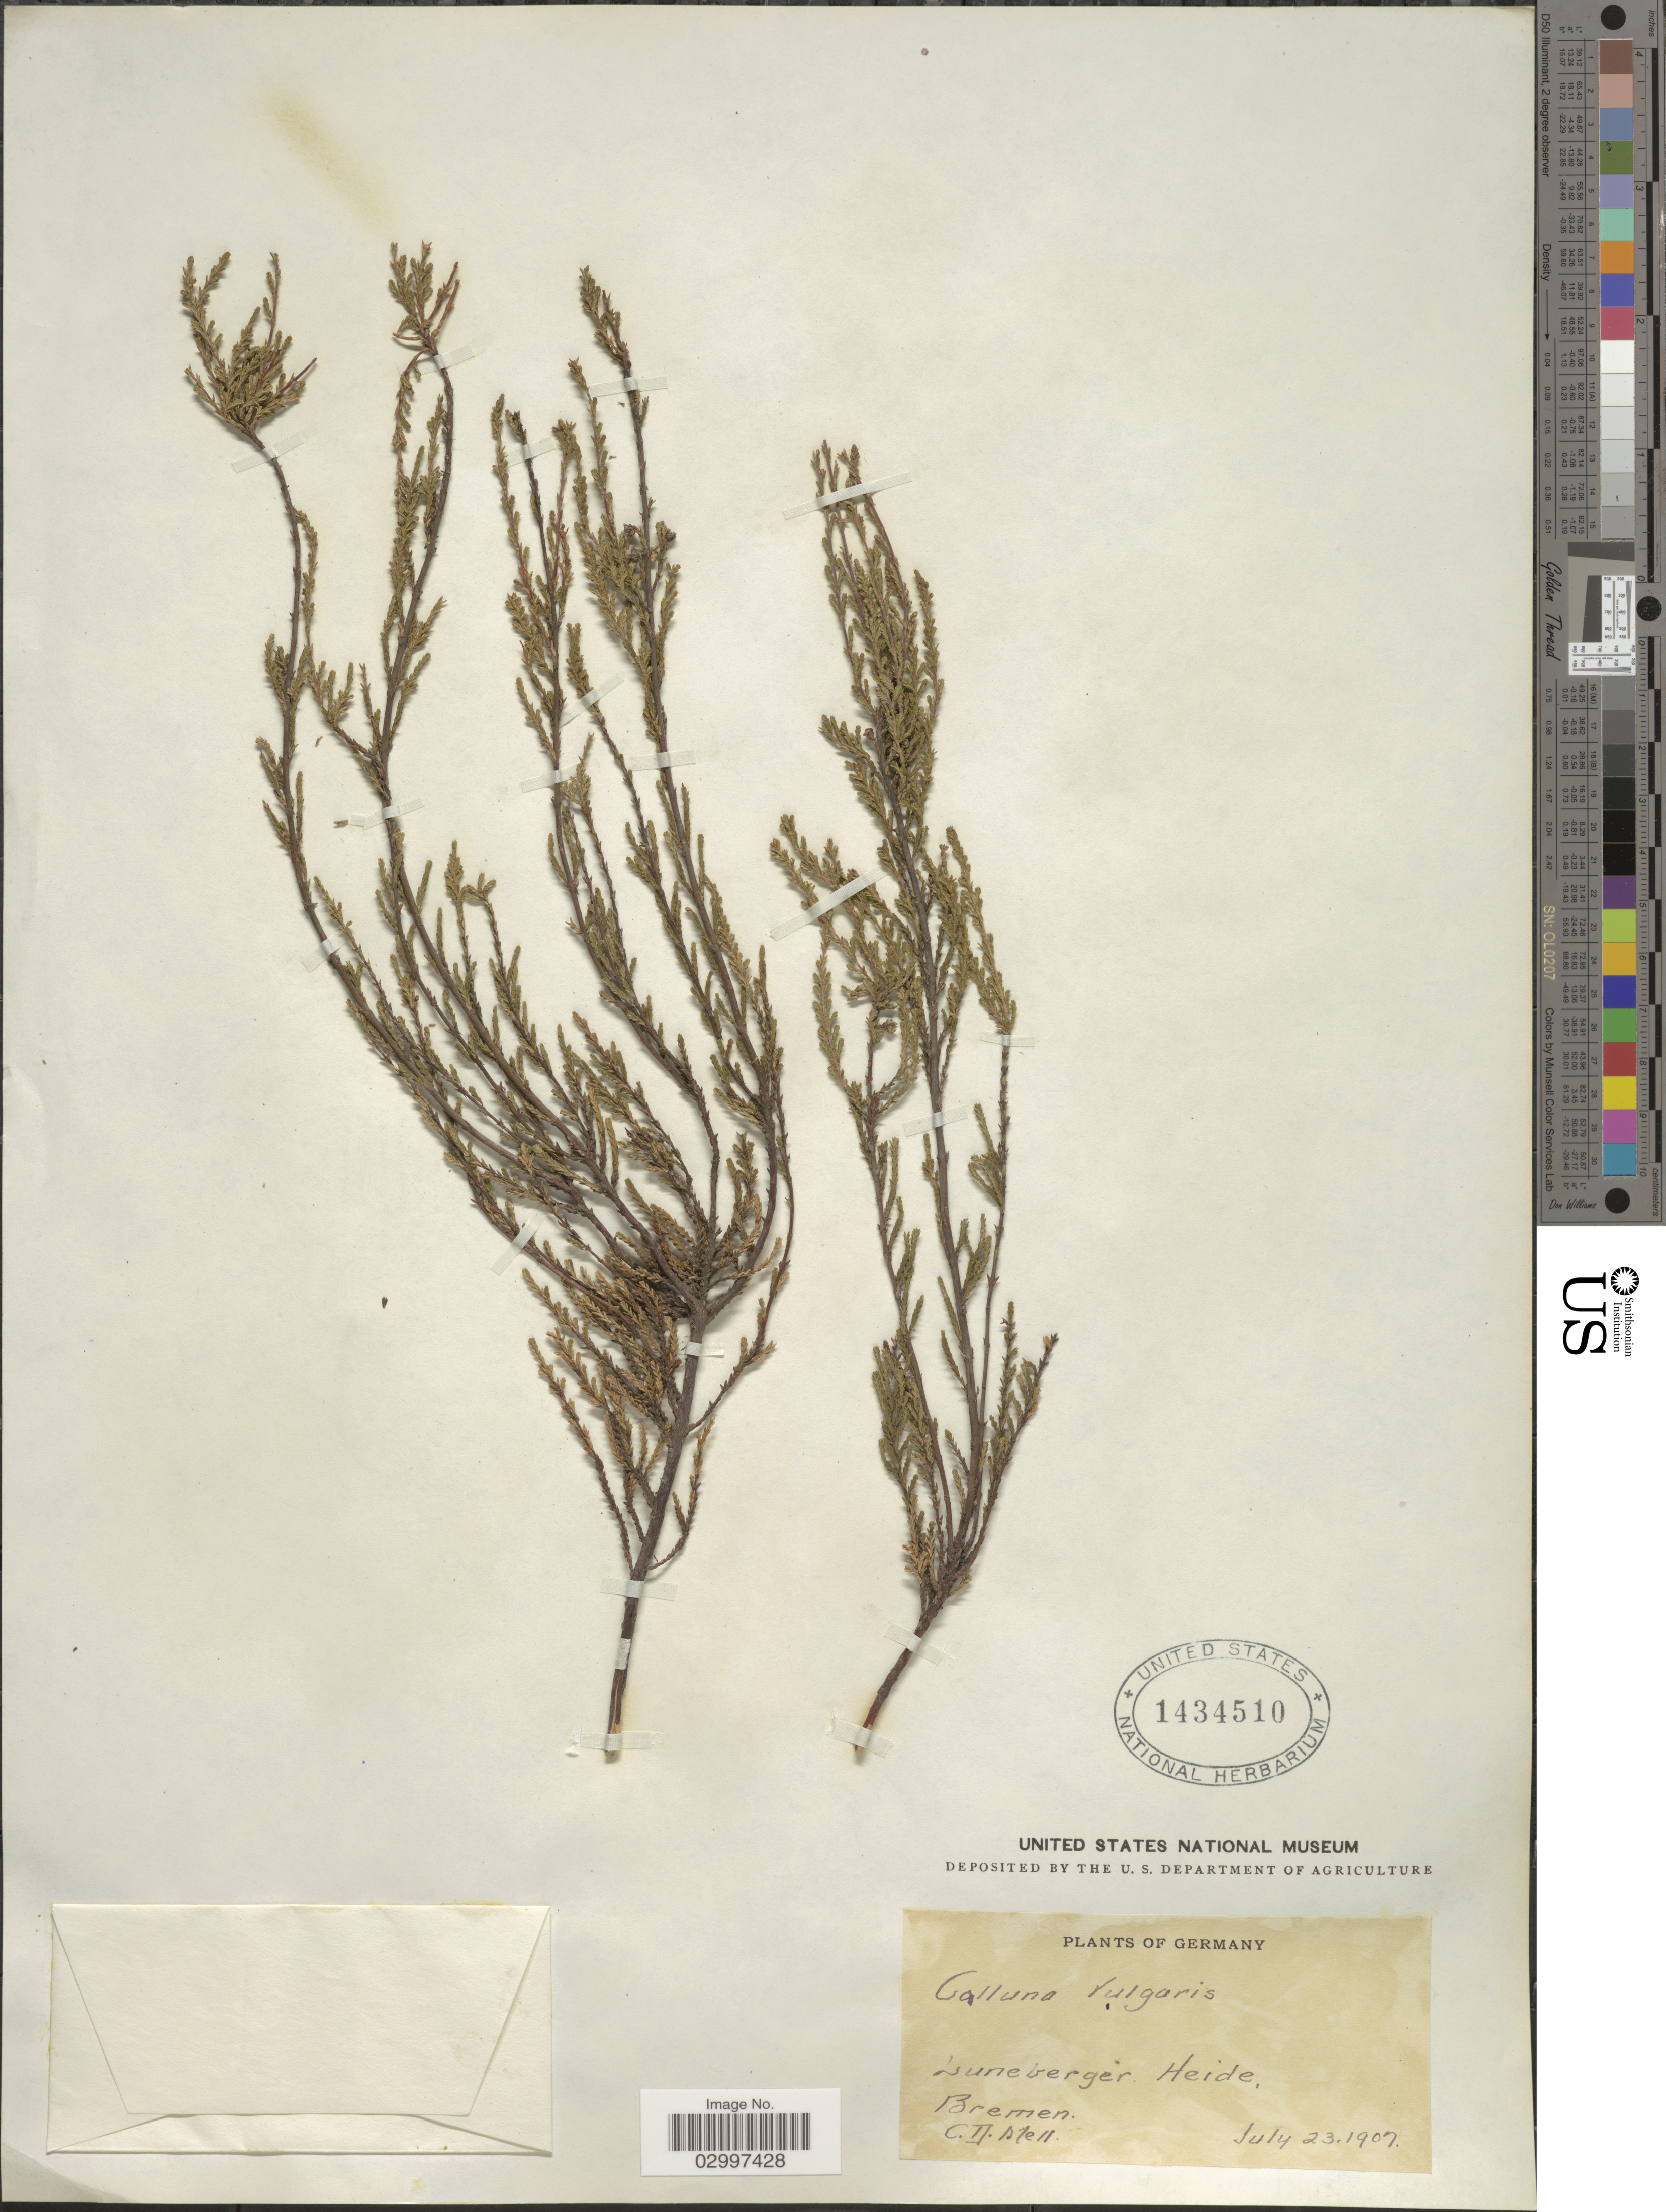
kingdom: Plantae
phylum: Tracheophyta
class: Magnoliopsida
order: Ericales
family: Ericaceae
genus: Calluna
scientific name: Calluna vulgaris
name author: (L.) Hull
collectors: C. Stell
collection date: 1907-07-23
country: Germany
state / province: Bremen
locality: Luneberger. Heide.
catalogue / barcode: US 1434510